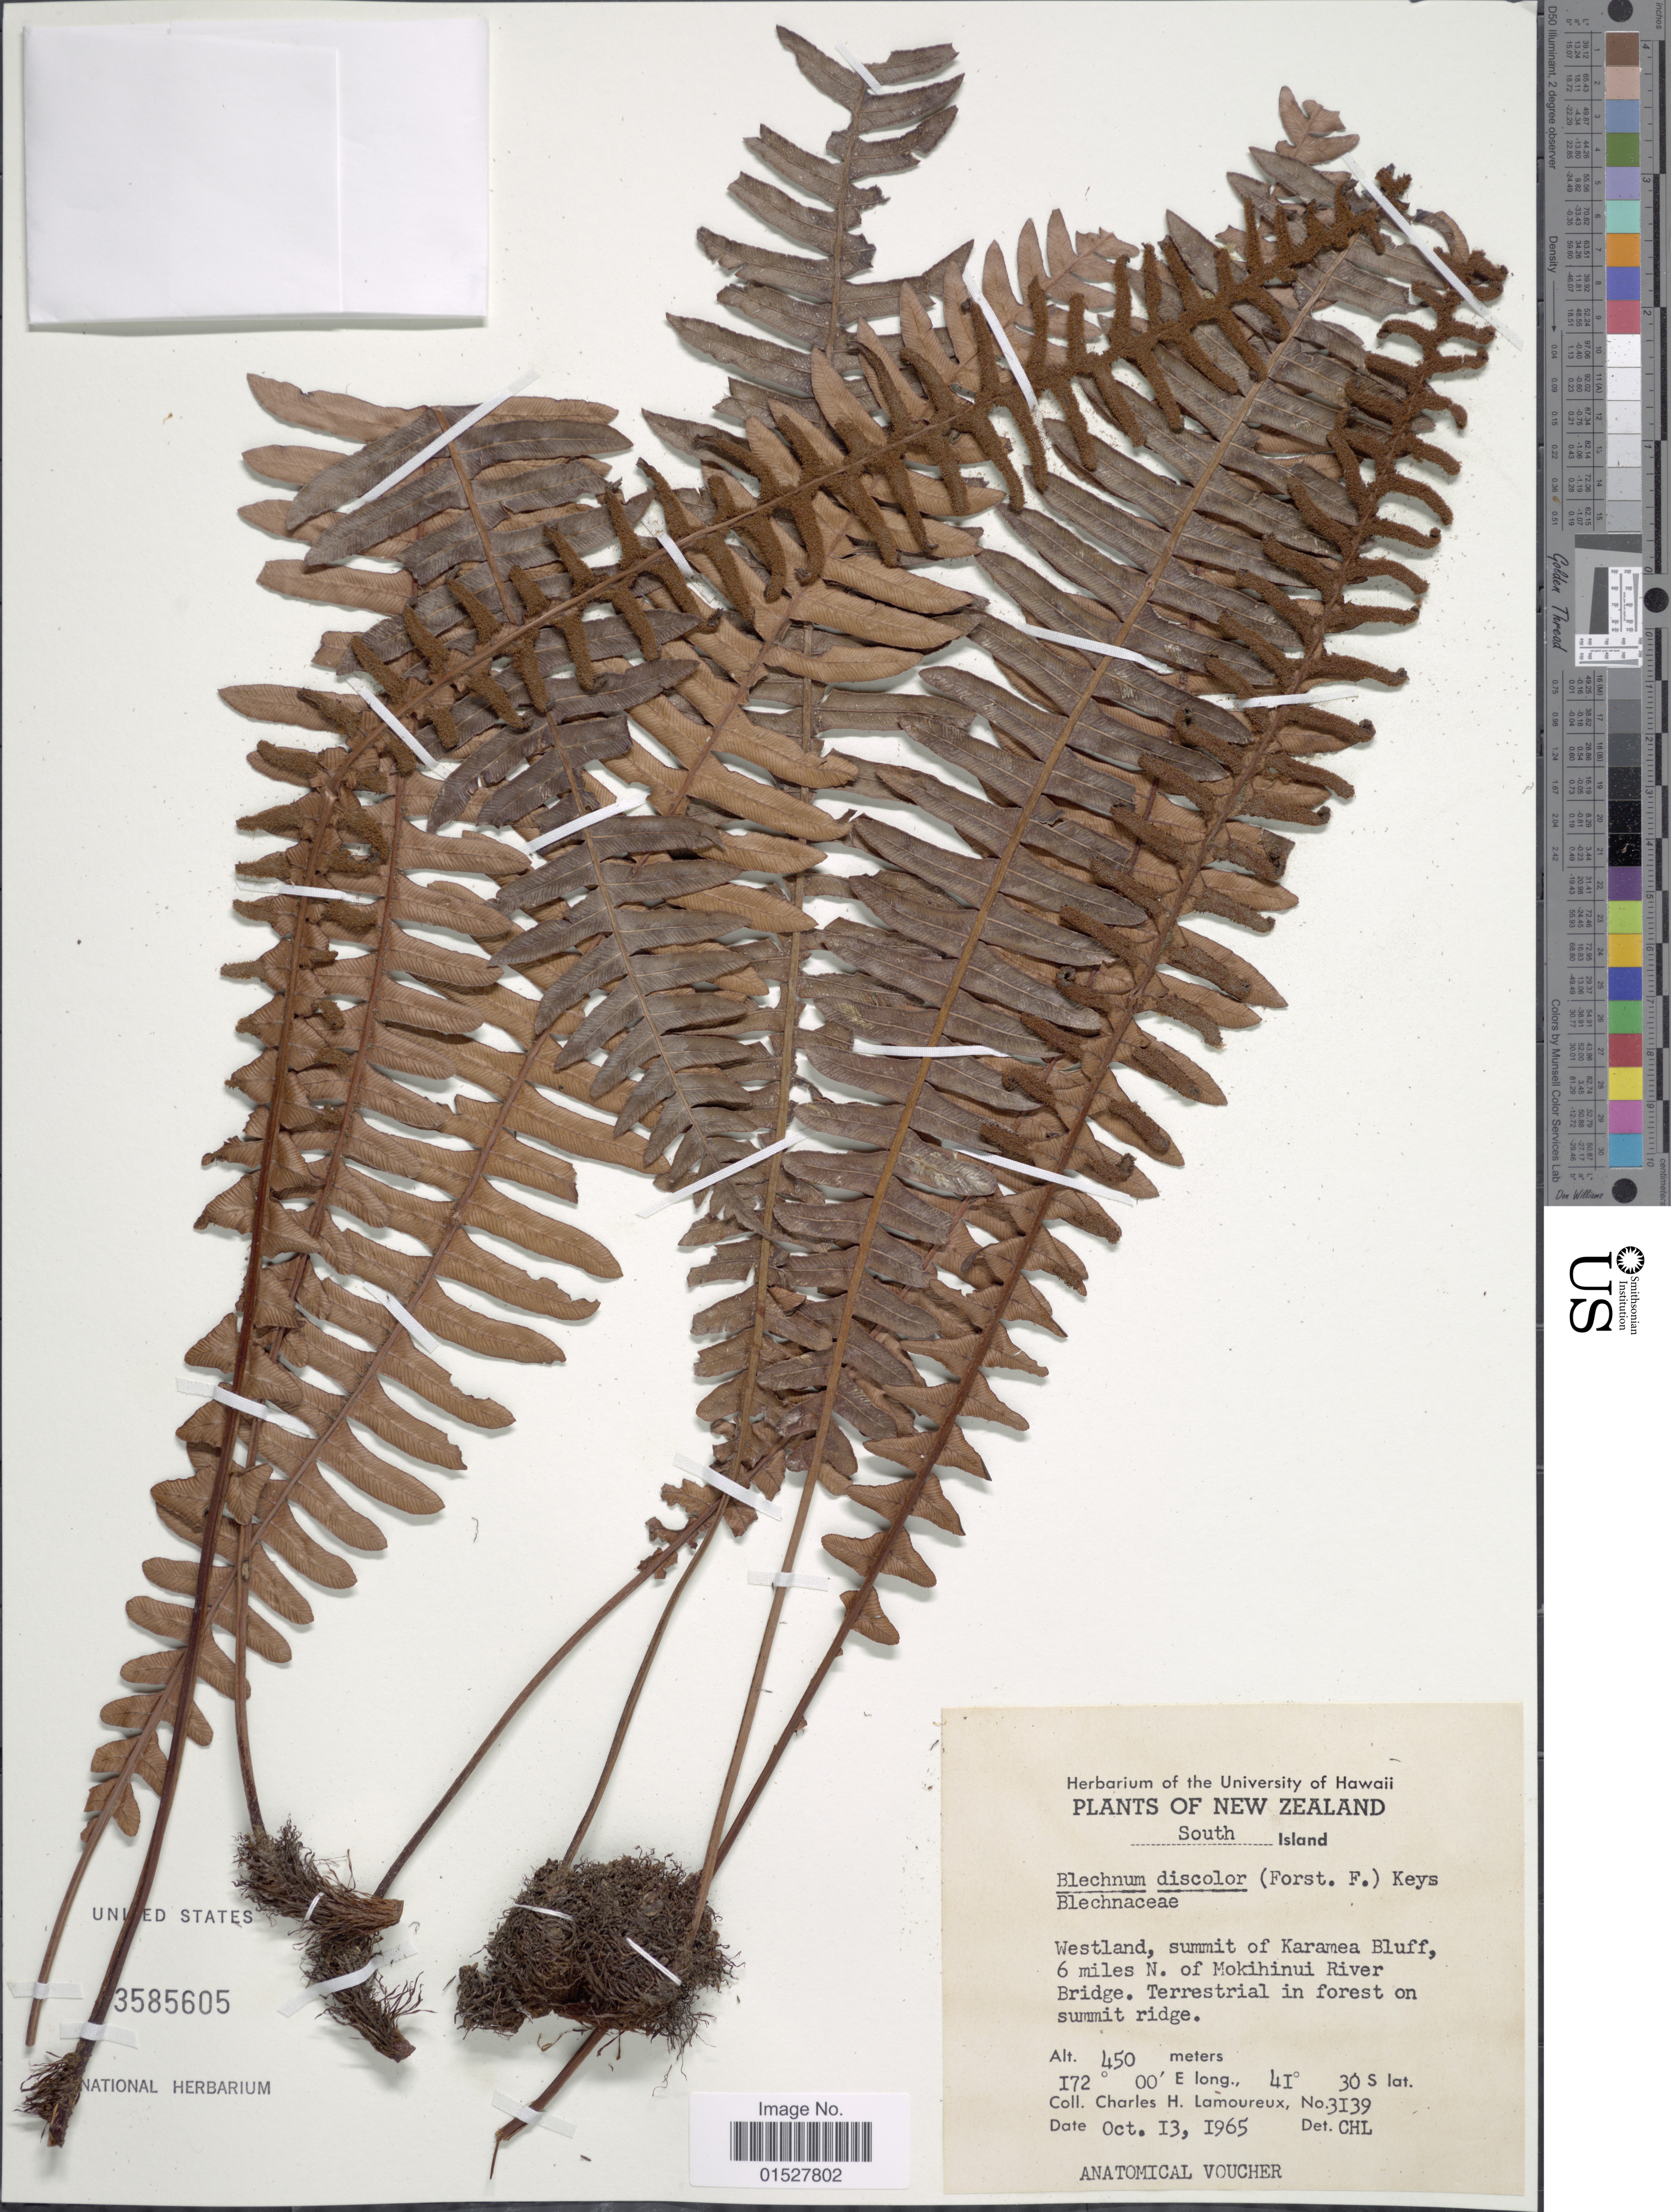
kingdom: Plantae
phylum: Tracheophyta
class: Polypodiopsida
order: Polypodiales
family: Blechnaceae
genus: Blechnum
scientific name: Blechnum discolor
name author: (G. Forst.) Keyserl.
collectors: C. Lamourex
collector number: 3139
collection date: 1965-10-12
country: New Zealand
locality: South Island, Westland, summit of Karamea Bluff, 6 miles N. of Mokihinui River Bridge.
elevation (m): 450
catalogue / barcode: US 3585605